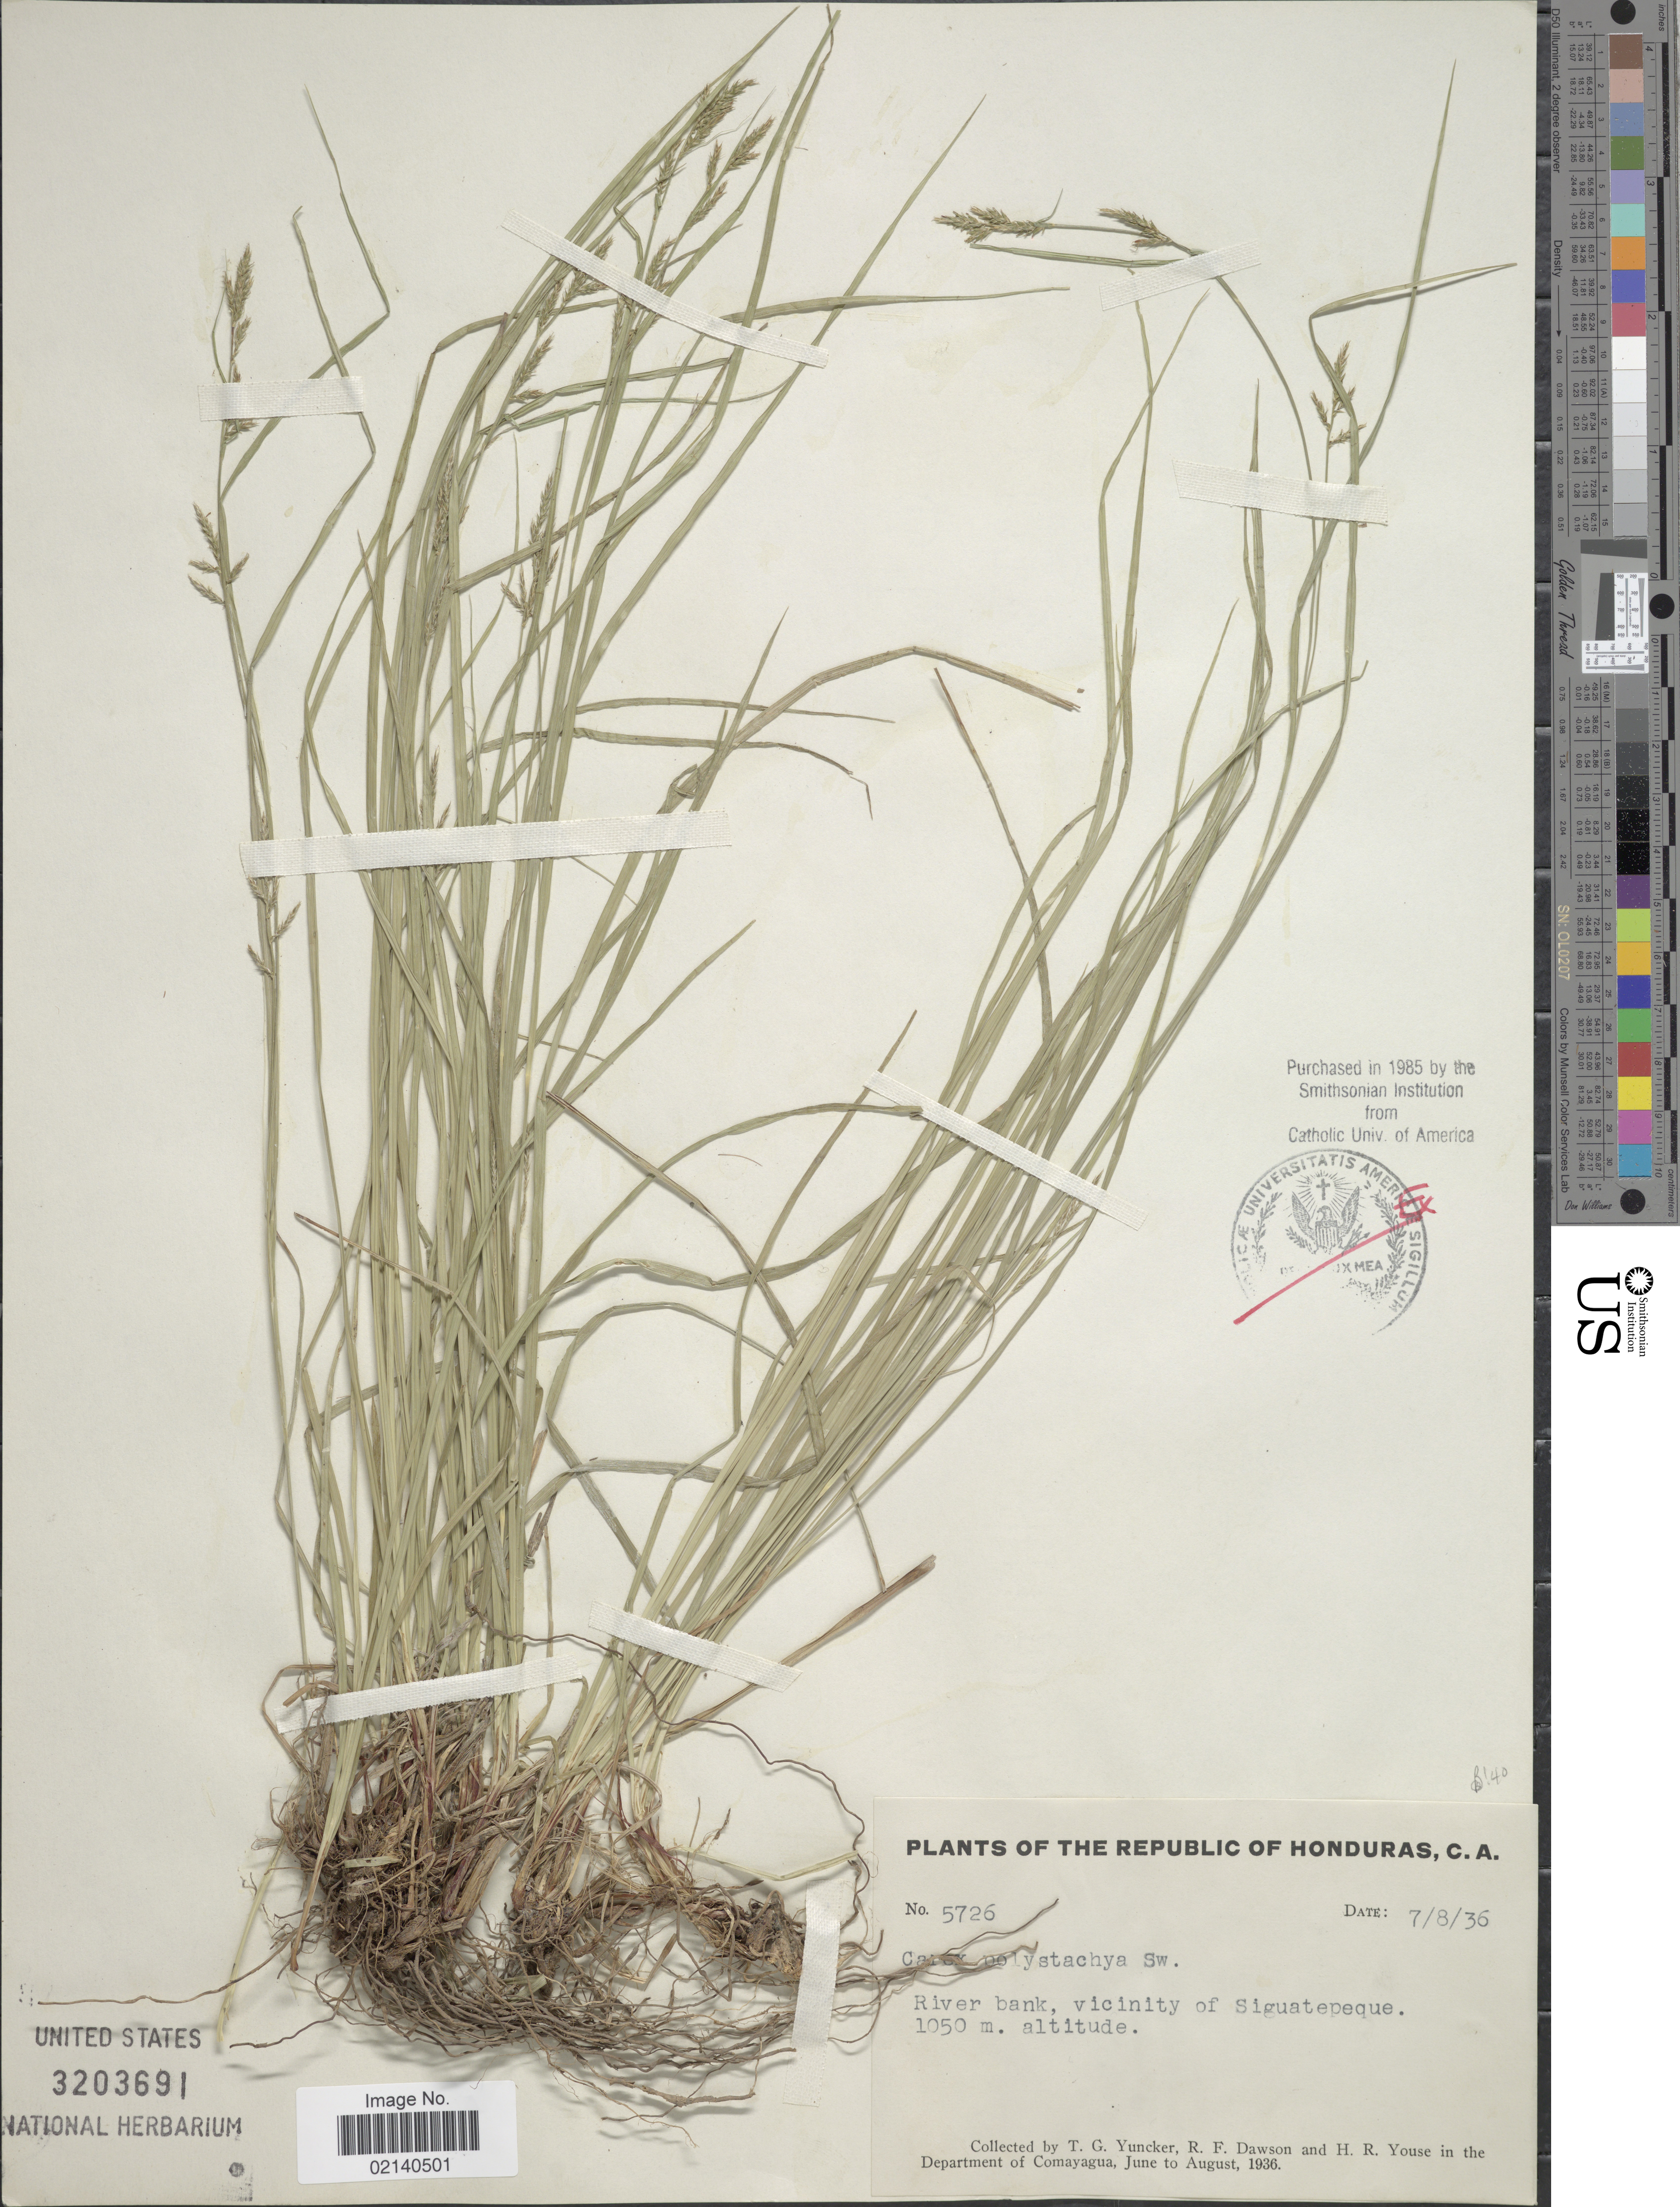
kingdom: Plantae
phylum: Tracheophyta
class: Liliopsida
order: Poales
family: Cyperaceae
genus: Carex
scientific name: Carex polystachya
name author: Sw. ex Wahlenb.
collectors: T. G. Yuncker, R. F. Dawson & H. Youse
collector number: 5726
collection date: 1936-08-07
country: Honduras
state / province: Comayagua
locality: The Republic of Honduras, river bank, vicinity of Siguatepeque.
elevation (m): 1050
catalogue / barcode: US 3203691